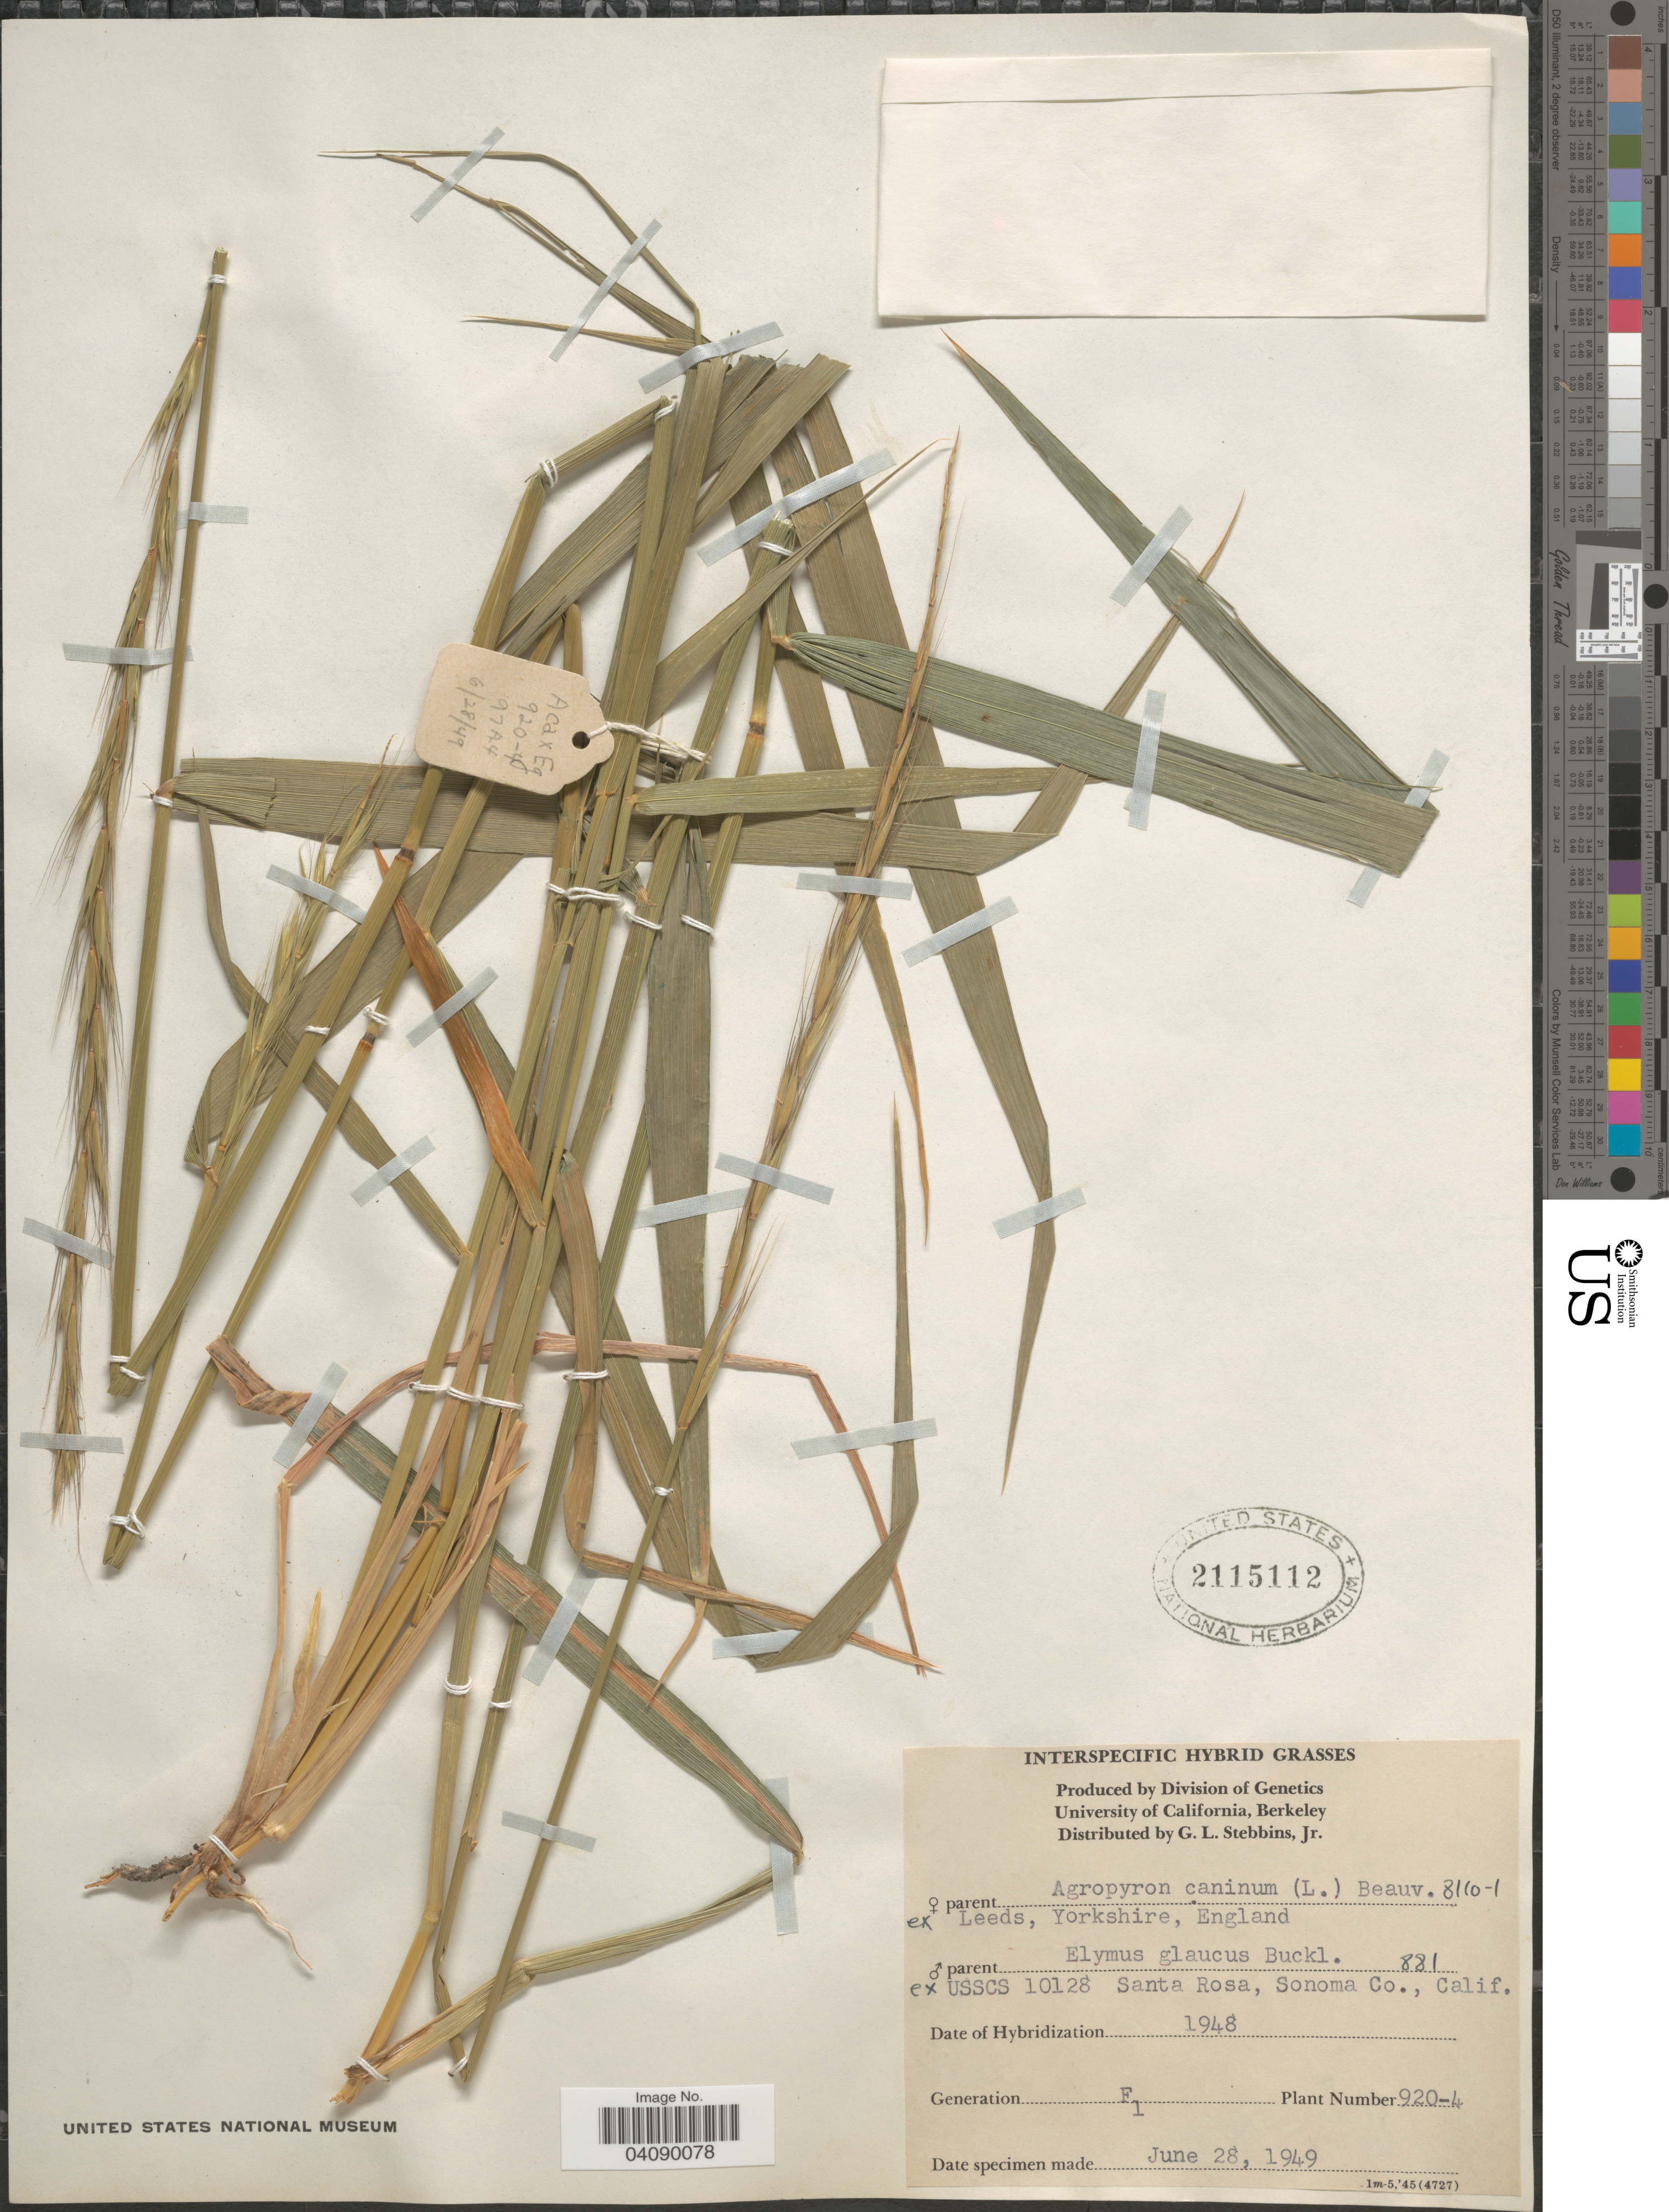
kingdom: Plantae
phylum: Tracheophyta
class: Liliopsida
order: Poales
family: Poaceae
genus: Agroelymus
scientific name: x Agroelymus sp.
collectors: G. L. Stebbins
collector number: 920-4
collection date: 1949-06-28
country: United States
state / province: California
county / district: Alameda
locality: University of California, Berkeley.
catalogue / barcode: US 2115112